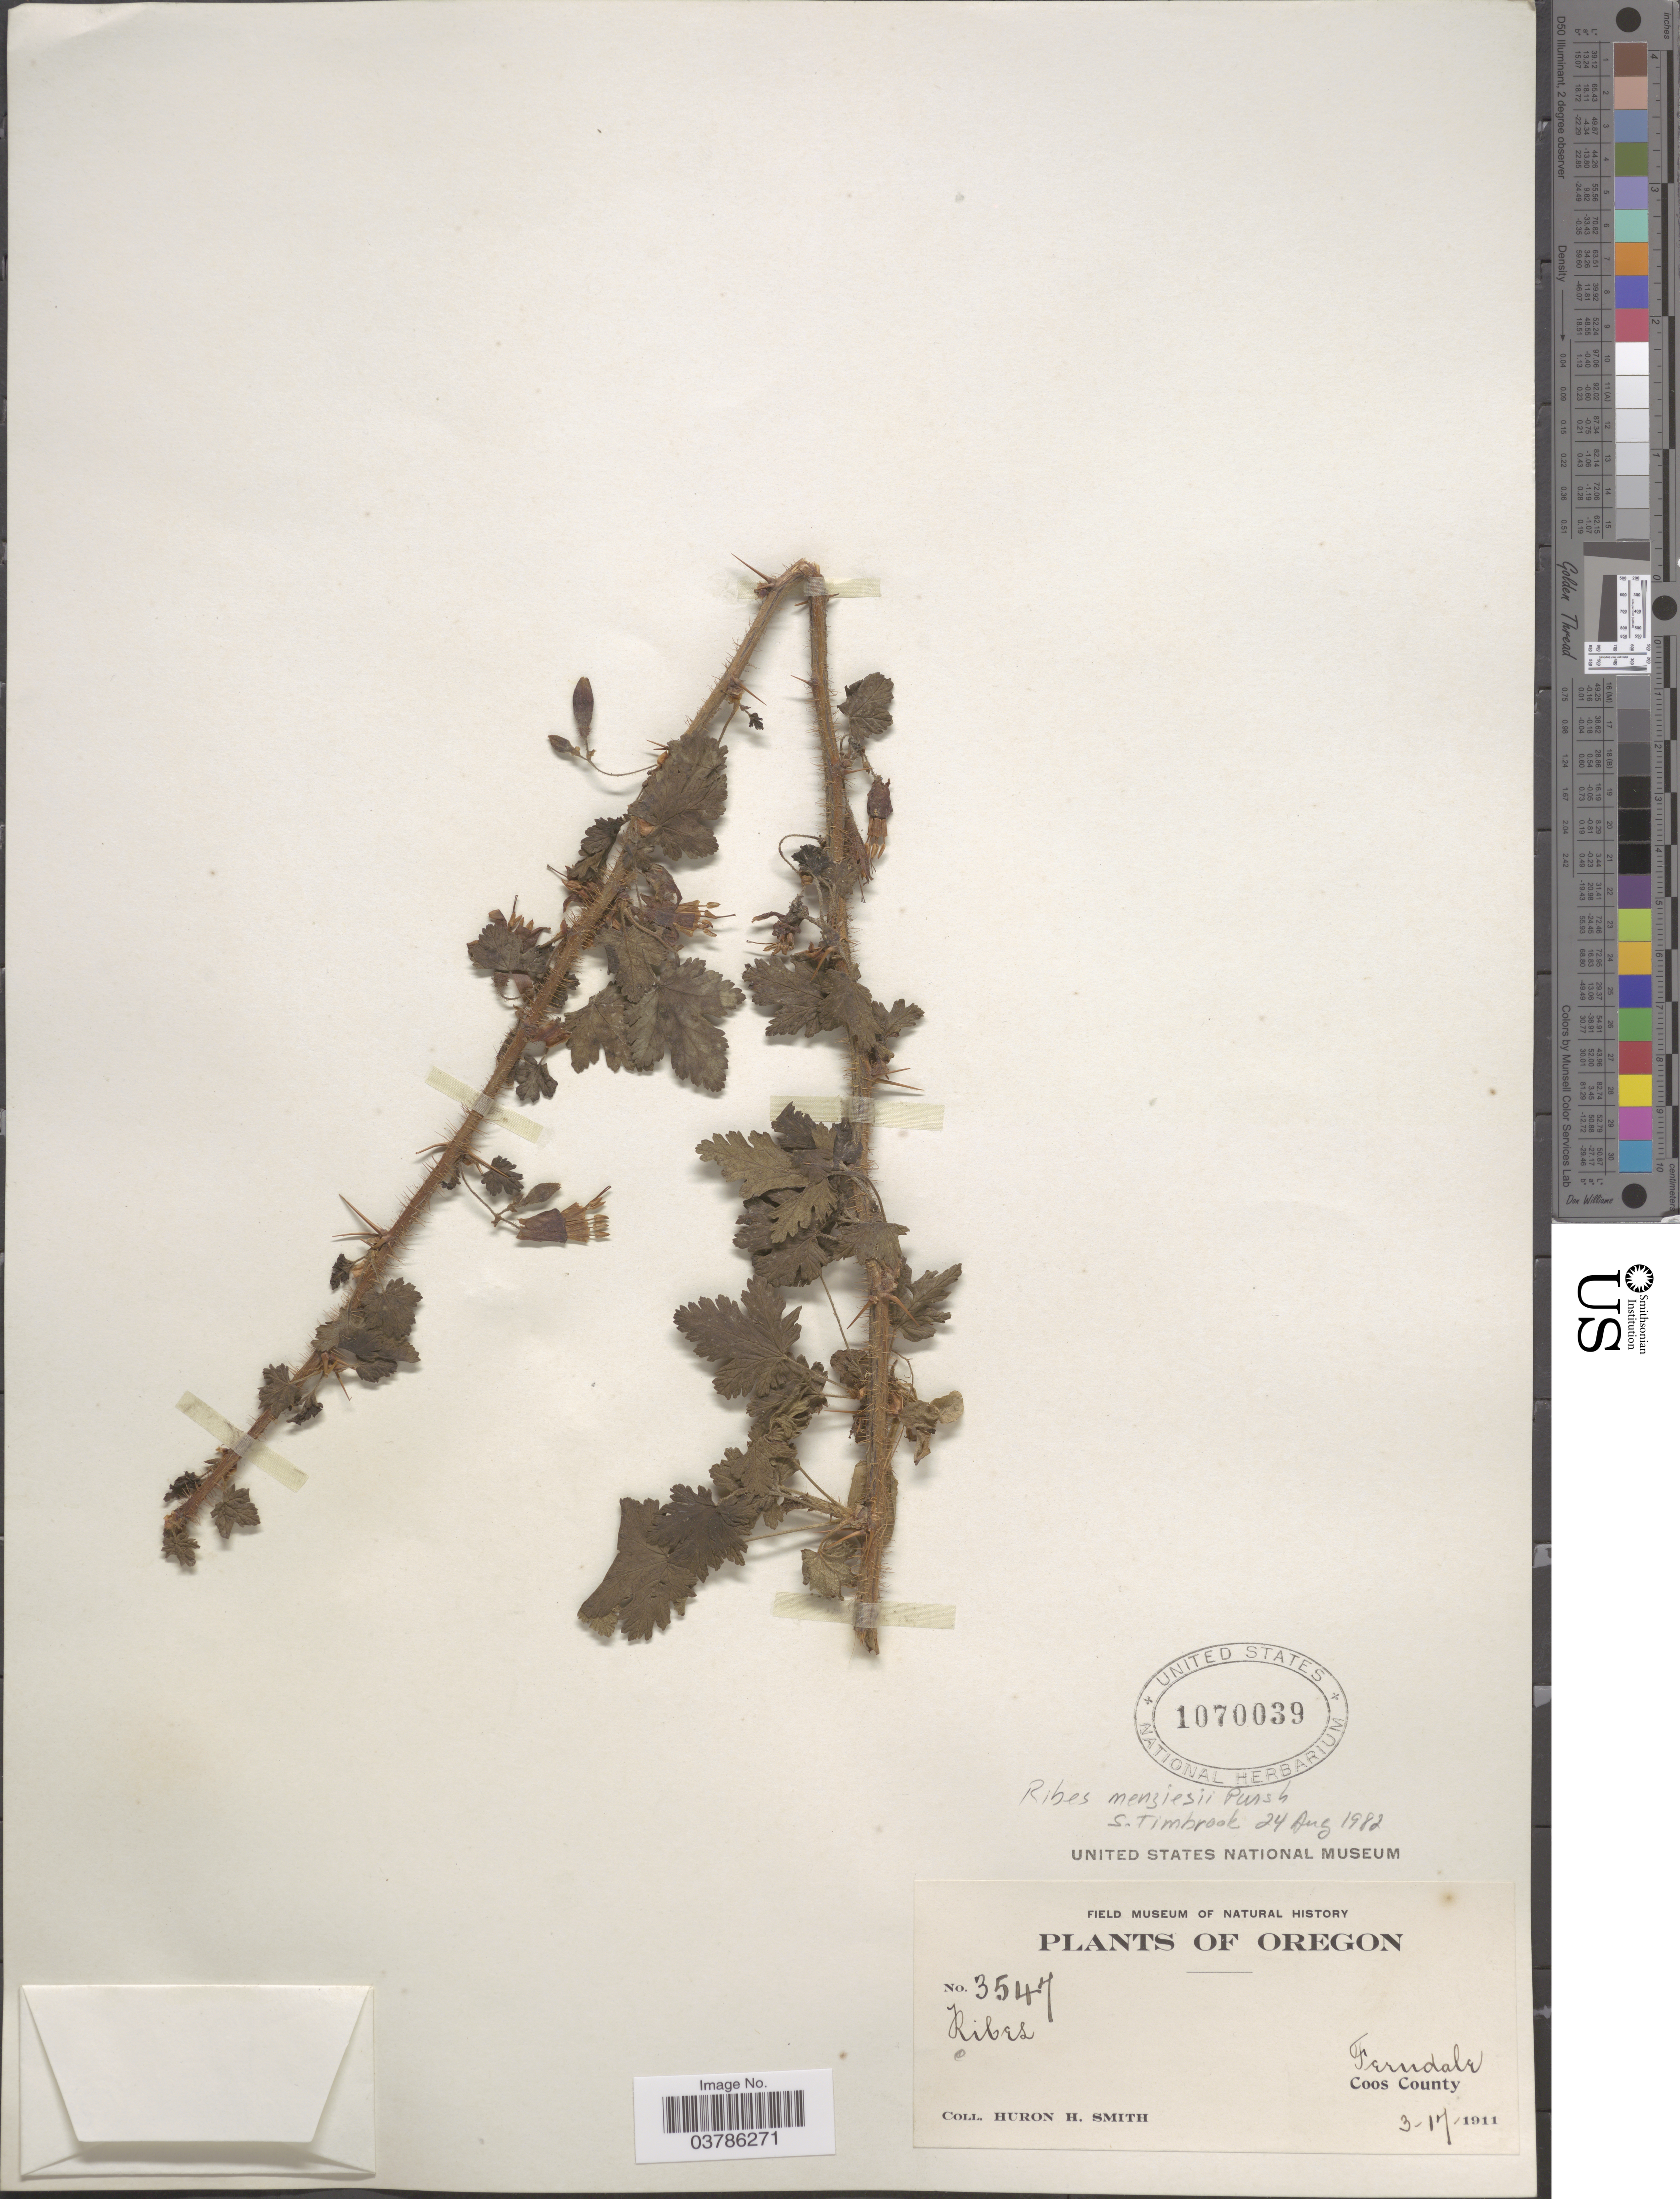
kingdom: Plantae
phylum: Tracheophyta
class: Magnoliopsida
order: Saxifragales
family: Grossulariaceae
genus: Ribes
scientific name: Ribes menziesii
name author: Pursh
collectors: Huron H. Smith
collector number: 3547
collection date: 1911-03-17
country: United States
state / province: Oregon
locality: Ferndale. Coos County.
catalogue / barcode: US 1070039